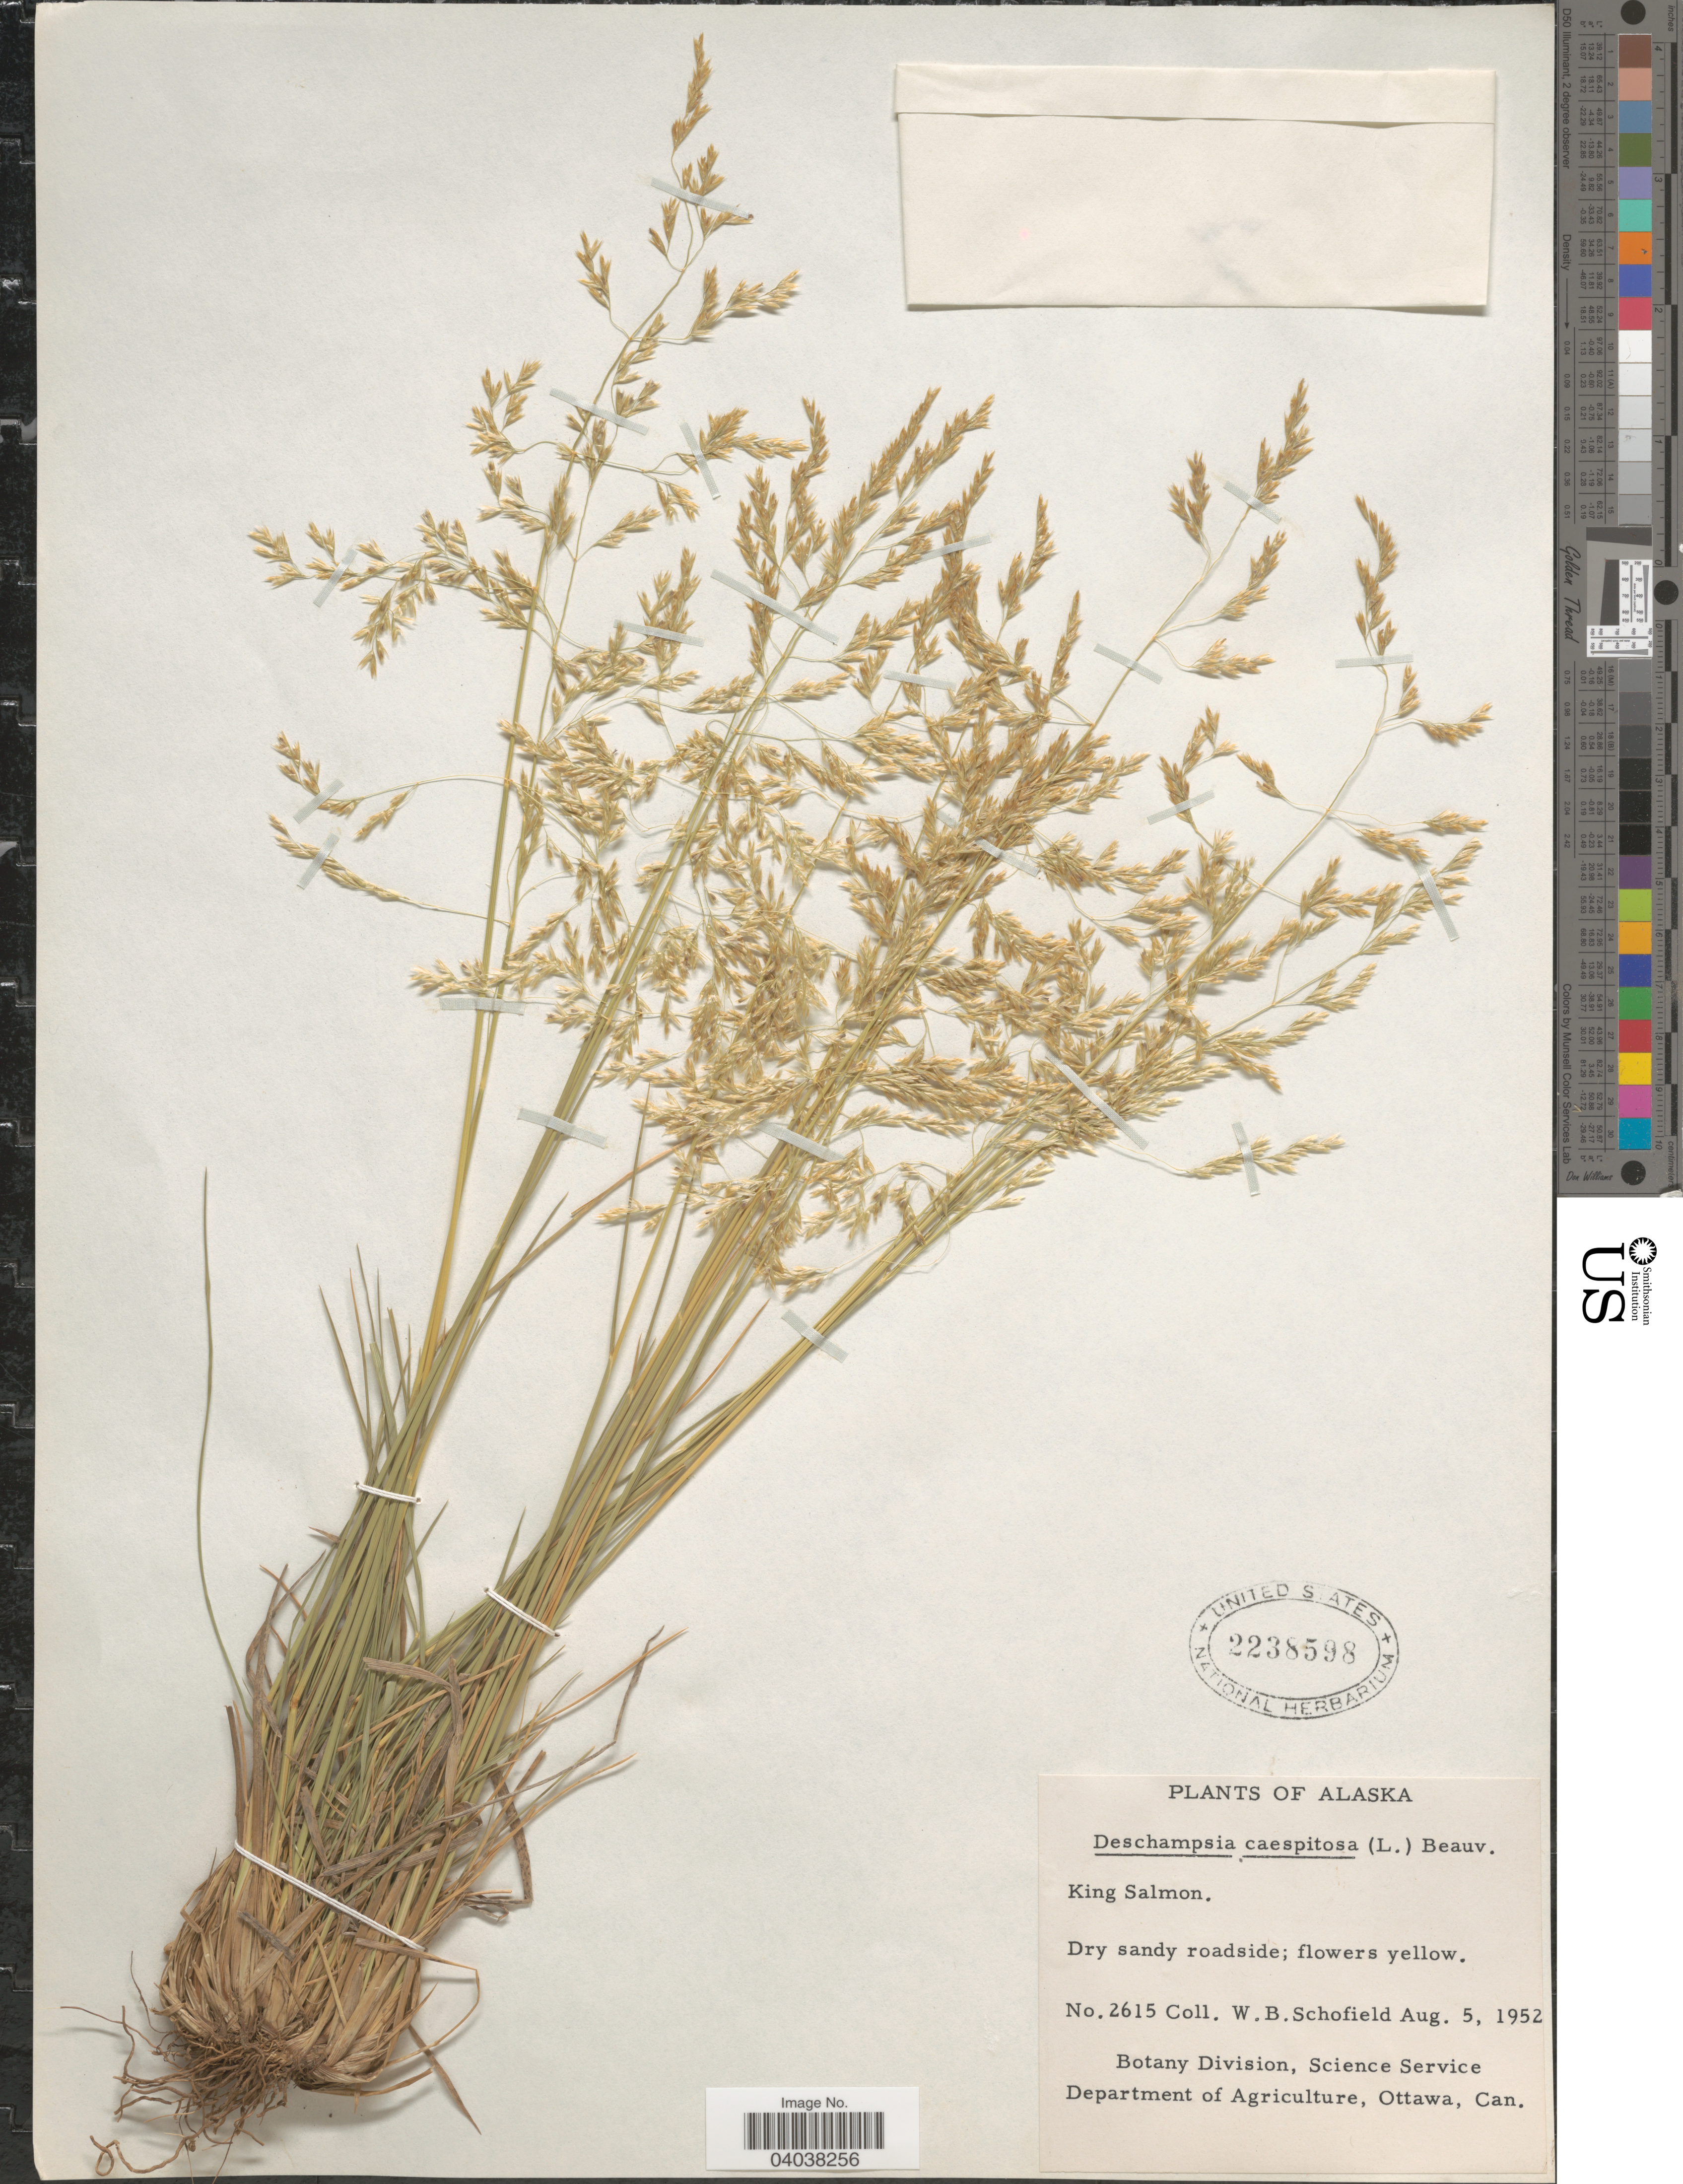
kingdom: Plantae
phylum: Tracheophyta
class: Liliopsida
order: Poales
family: Poaceae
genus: Deschampsia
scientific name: Deschampsia cespitosa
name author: (L.) P. Beauv.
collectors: W. Schofield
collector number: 2615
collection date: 1952-08-05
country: United States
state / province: Alaska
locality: King Salmon.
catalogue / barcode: US 2238598